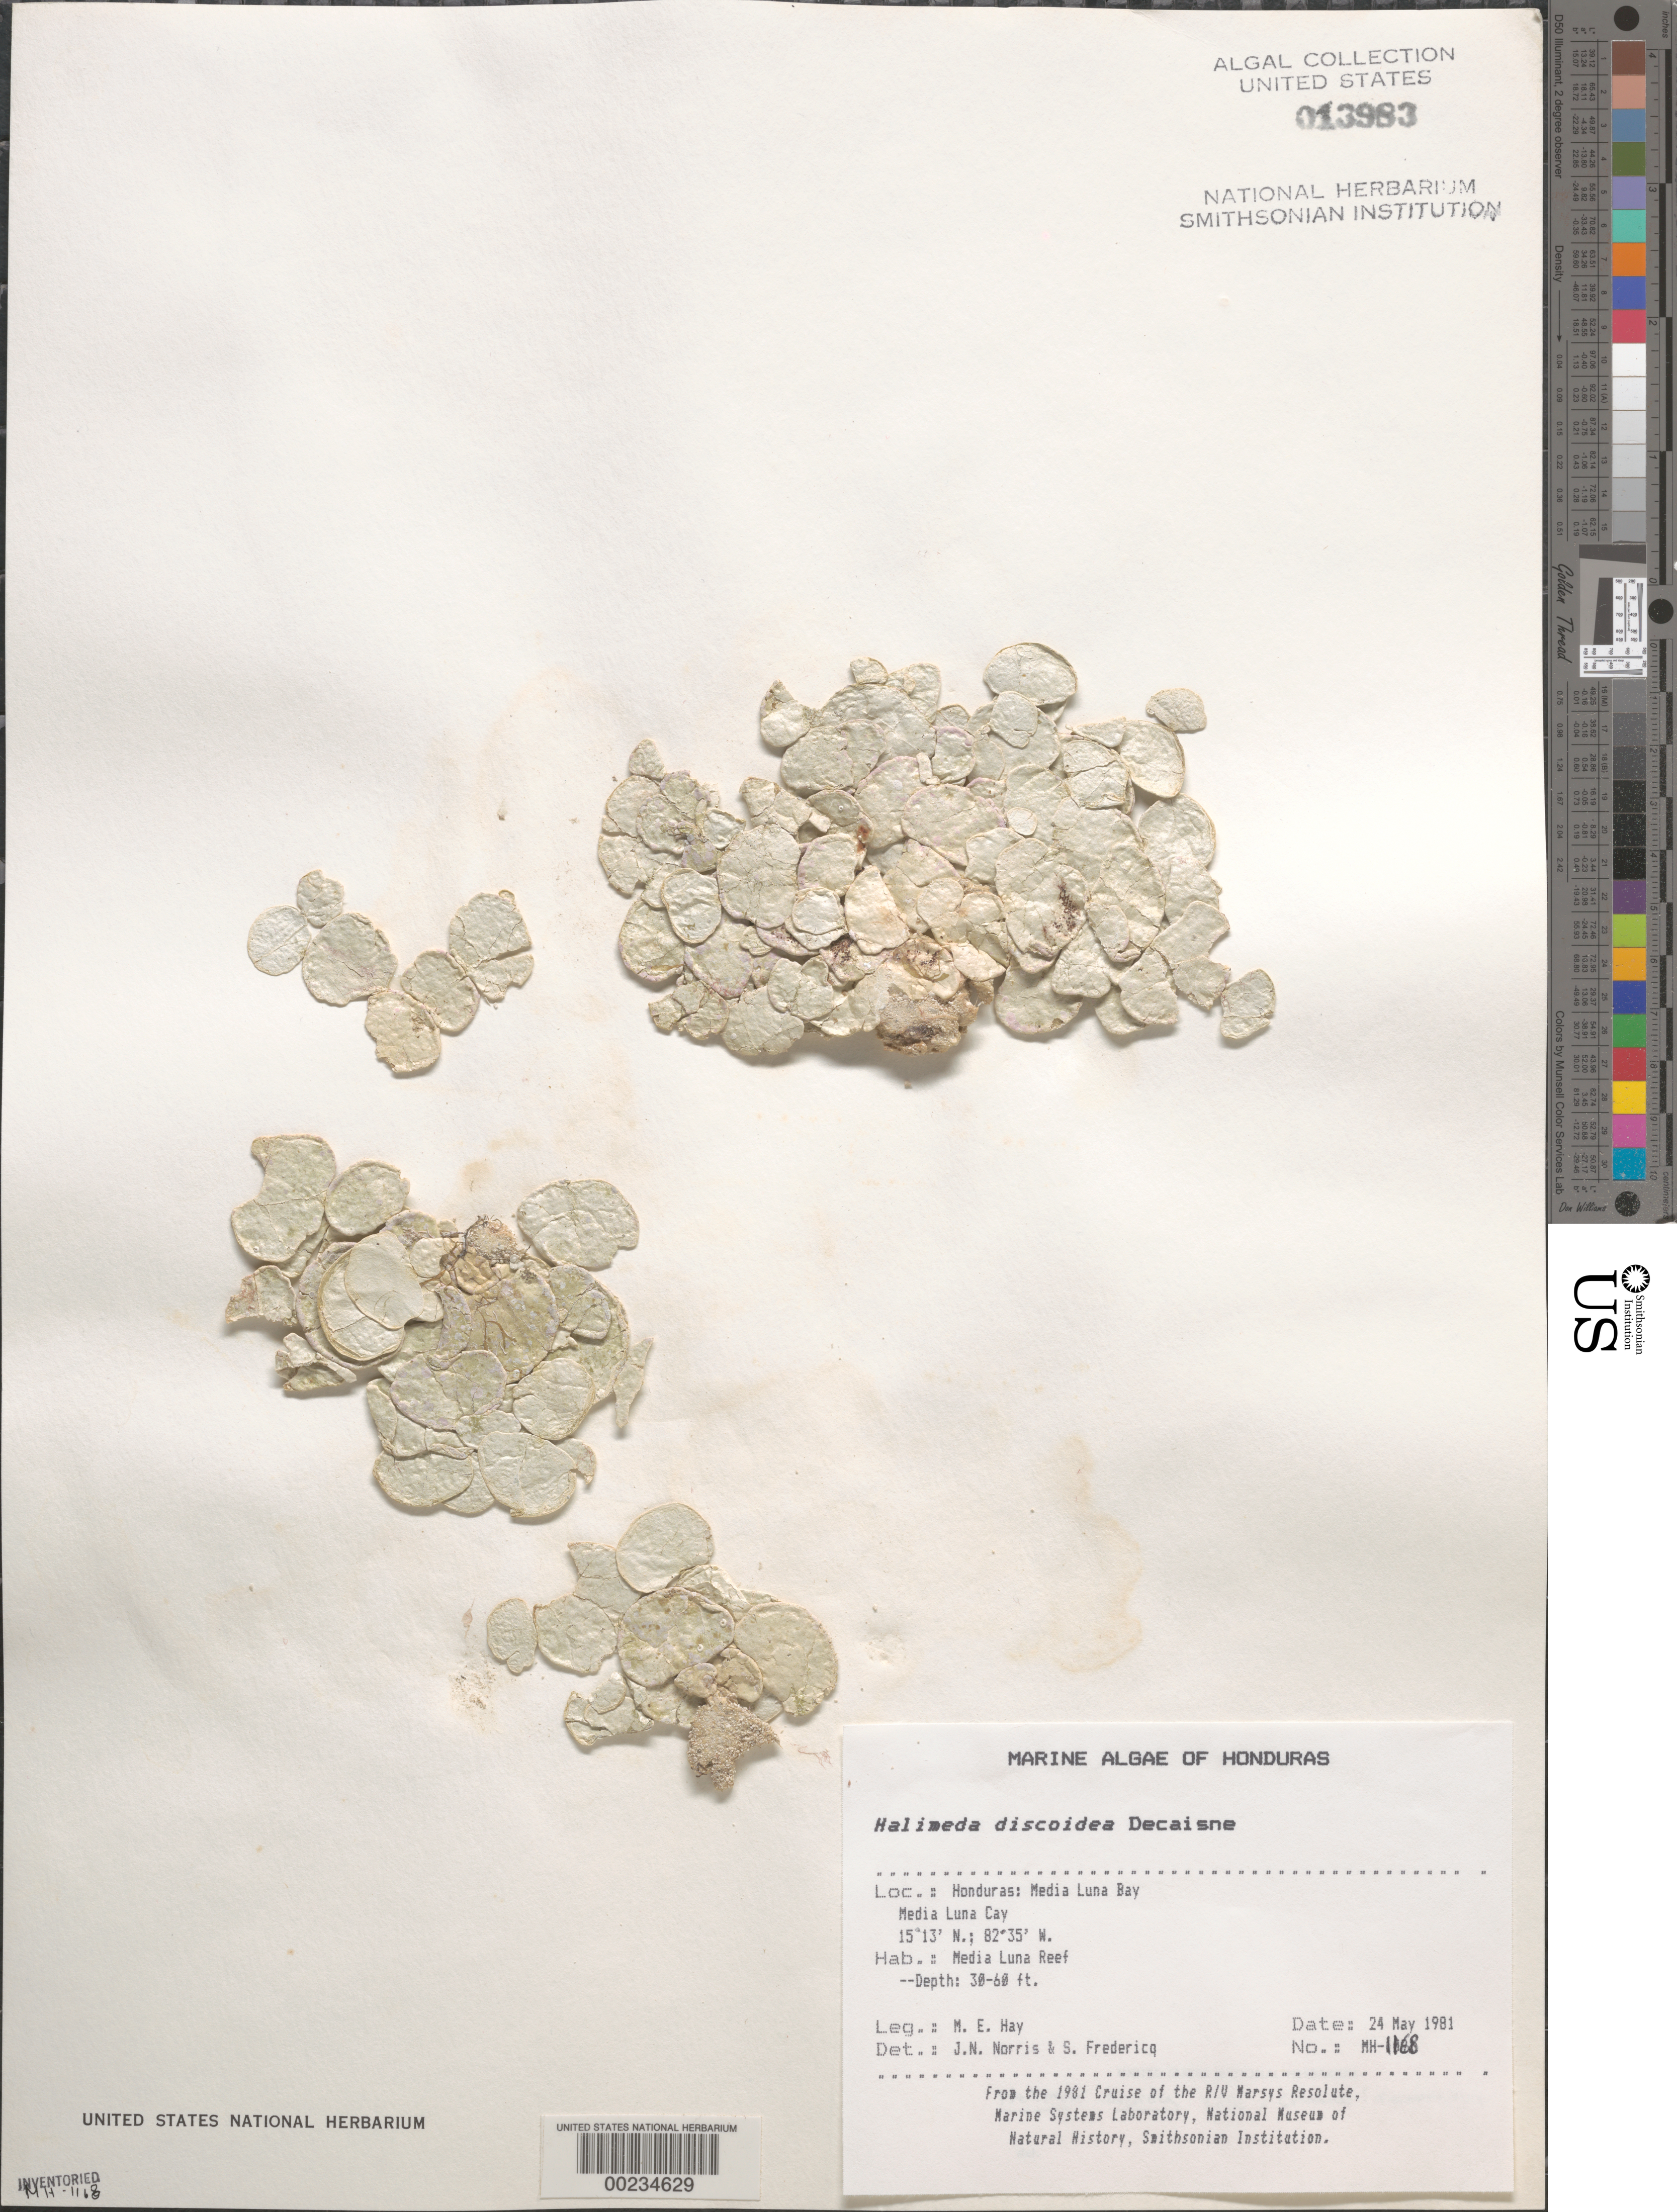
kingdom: Plantae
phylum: Chlorophyta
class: Ulvophyceae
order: Bryopsidales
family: Halimedaceae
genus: Halimeda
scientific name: Halimeda discoidea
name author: Decne.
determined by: Norris, J. N.; Fredericq, S.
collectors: M. E. Hay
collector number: MEH-1168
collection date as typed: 24 May 1981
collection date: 1981-05-24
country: Honduras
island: Media Luna Cay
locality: Media Luna Bay, Media Luna Reef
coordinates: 15 13' N, 82 35' W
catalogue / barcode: US 13983